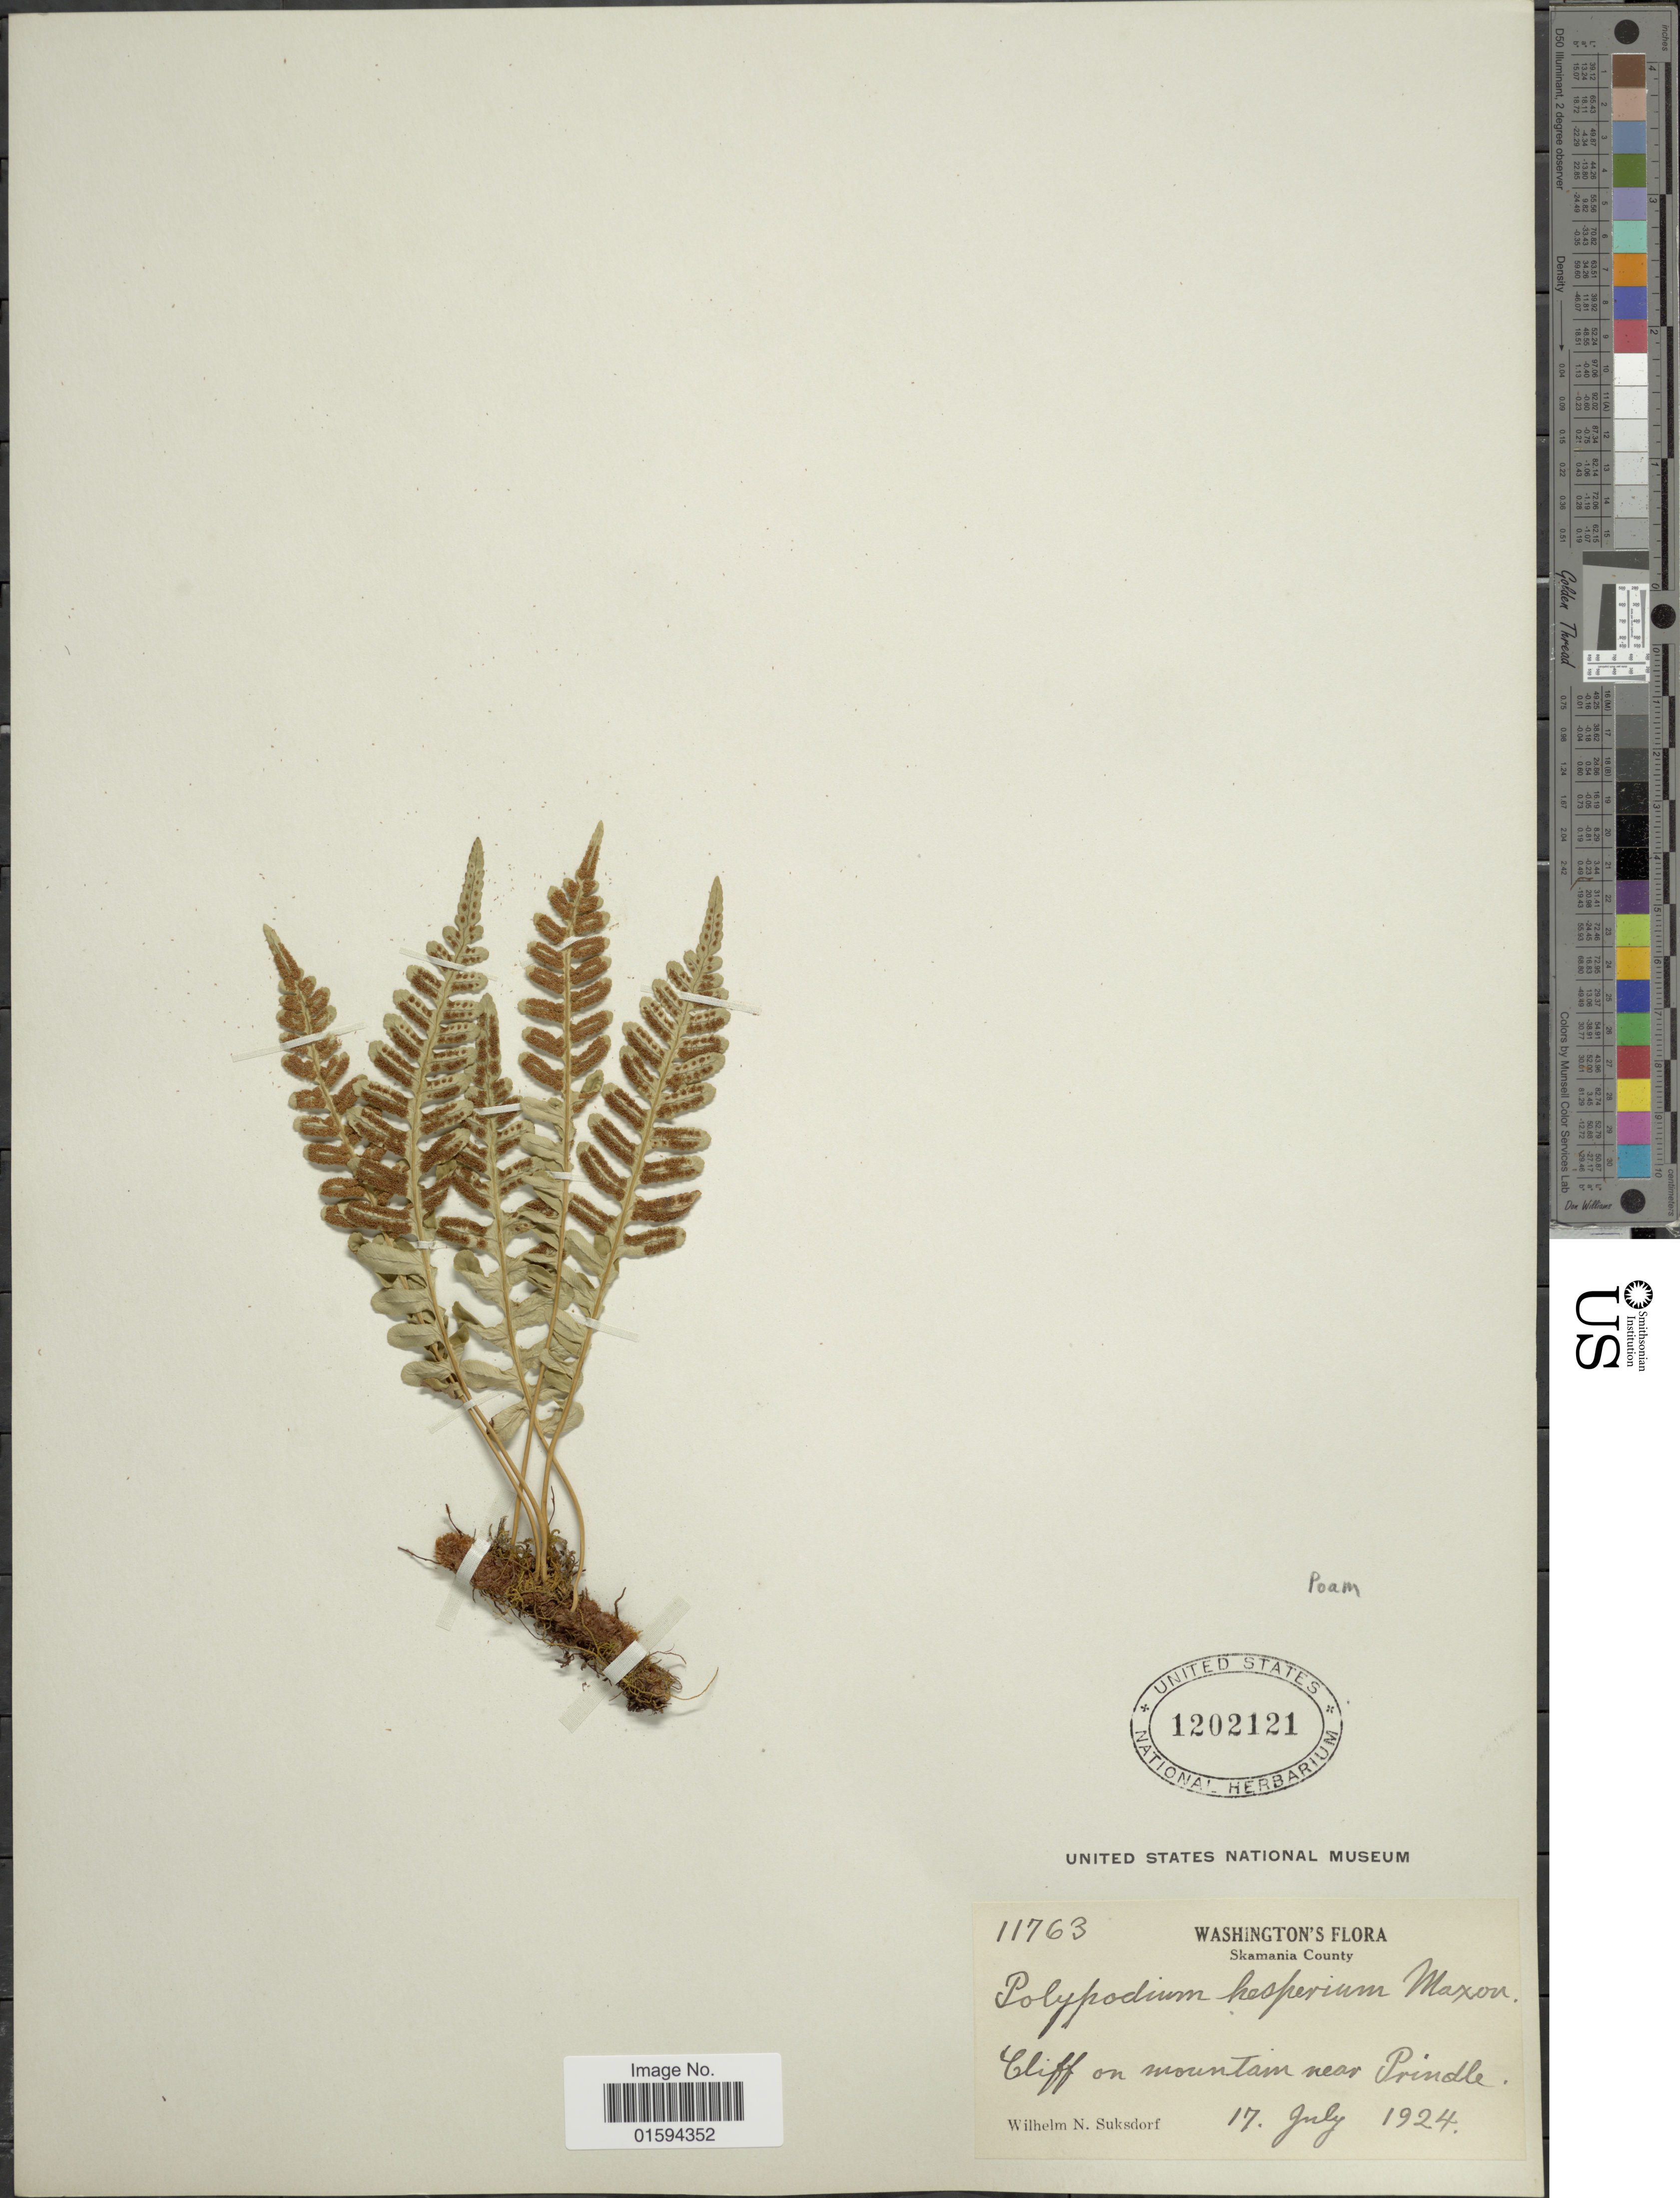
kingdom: Plantae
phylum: Tracheophyta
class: Polypodiopsida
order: Polypodiales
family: Polypodiaceae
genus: Polypodium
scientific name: Polypodium amorphum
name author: Suksd.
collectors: W. N. Suksdorf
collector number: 11763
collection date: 1924-07-17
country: United States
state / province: Washington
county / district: Skamania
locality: Skamania County, cliff on mountain near Prindle.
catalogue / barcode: US 1202121